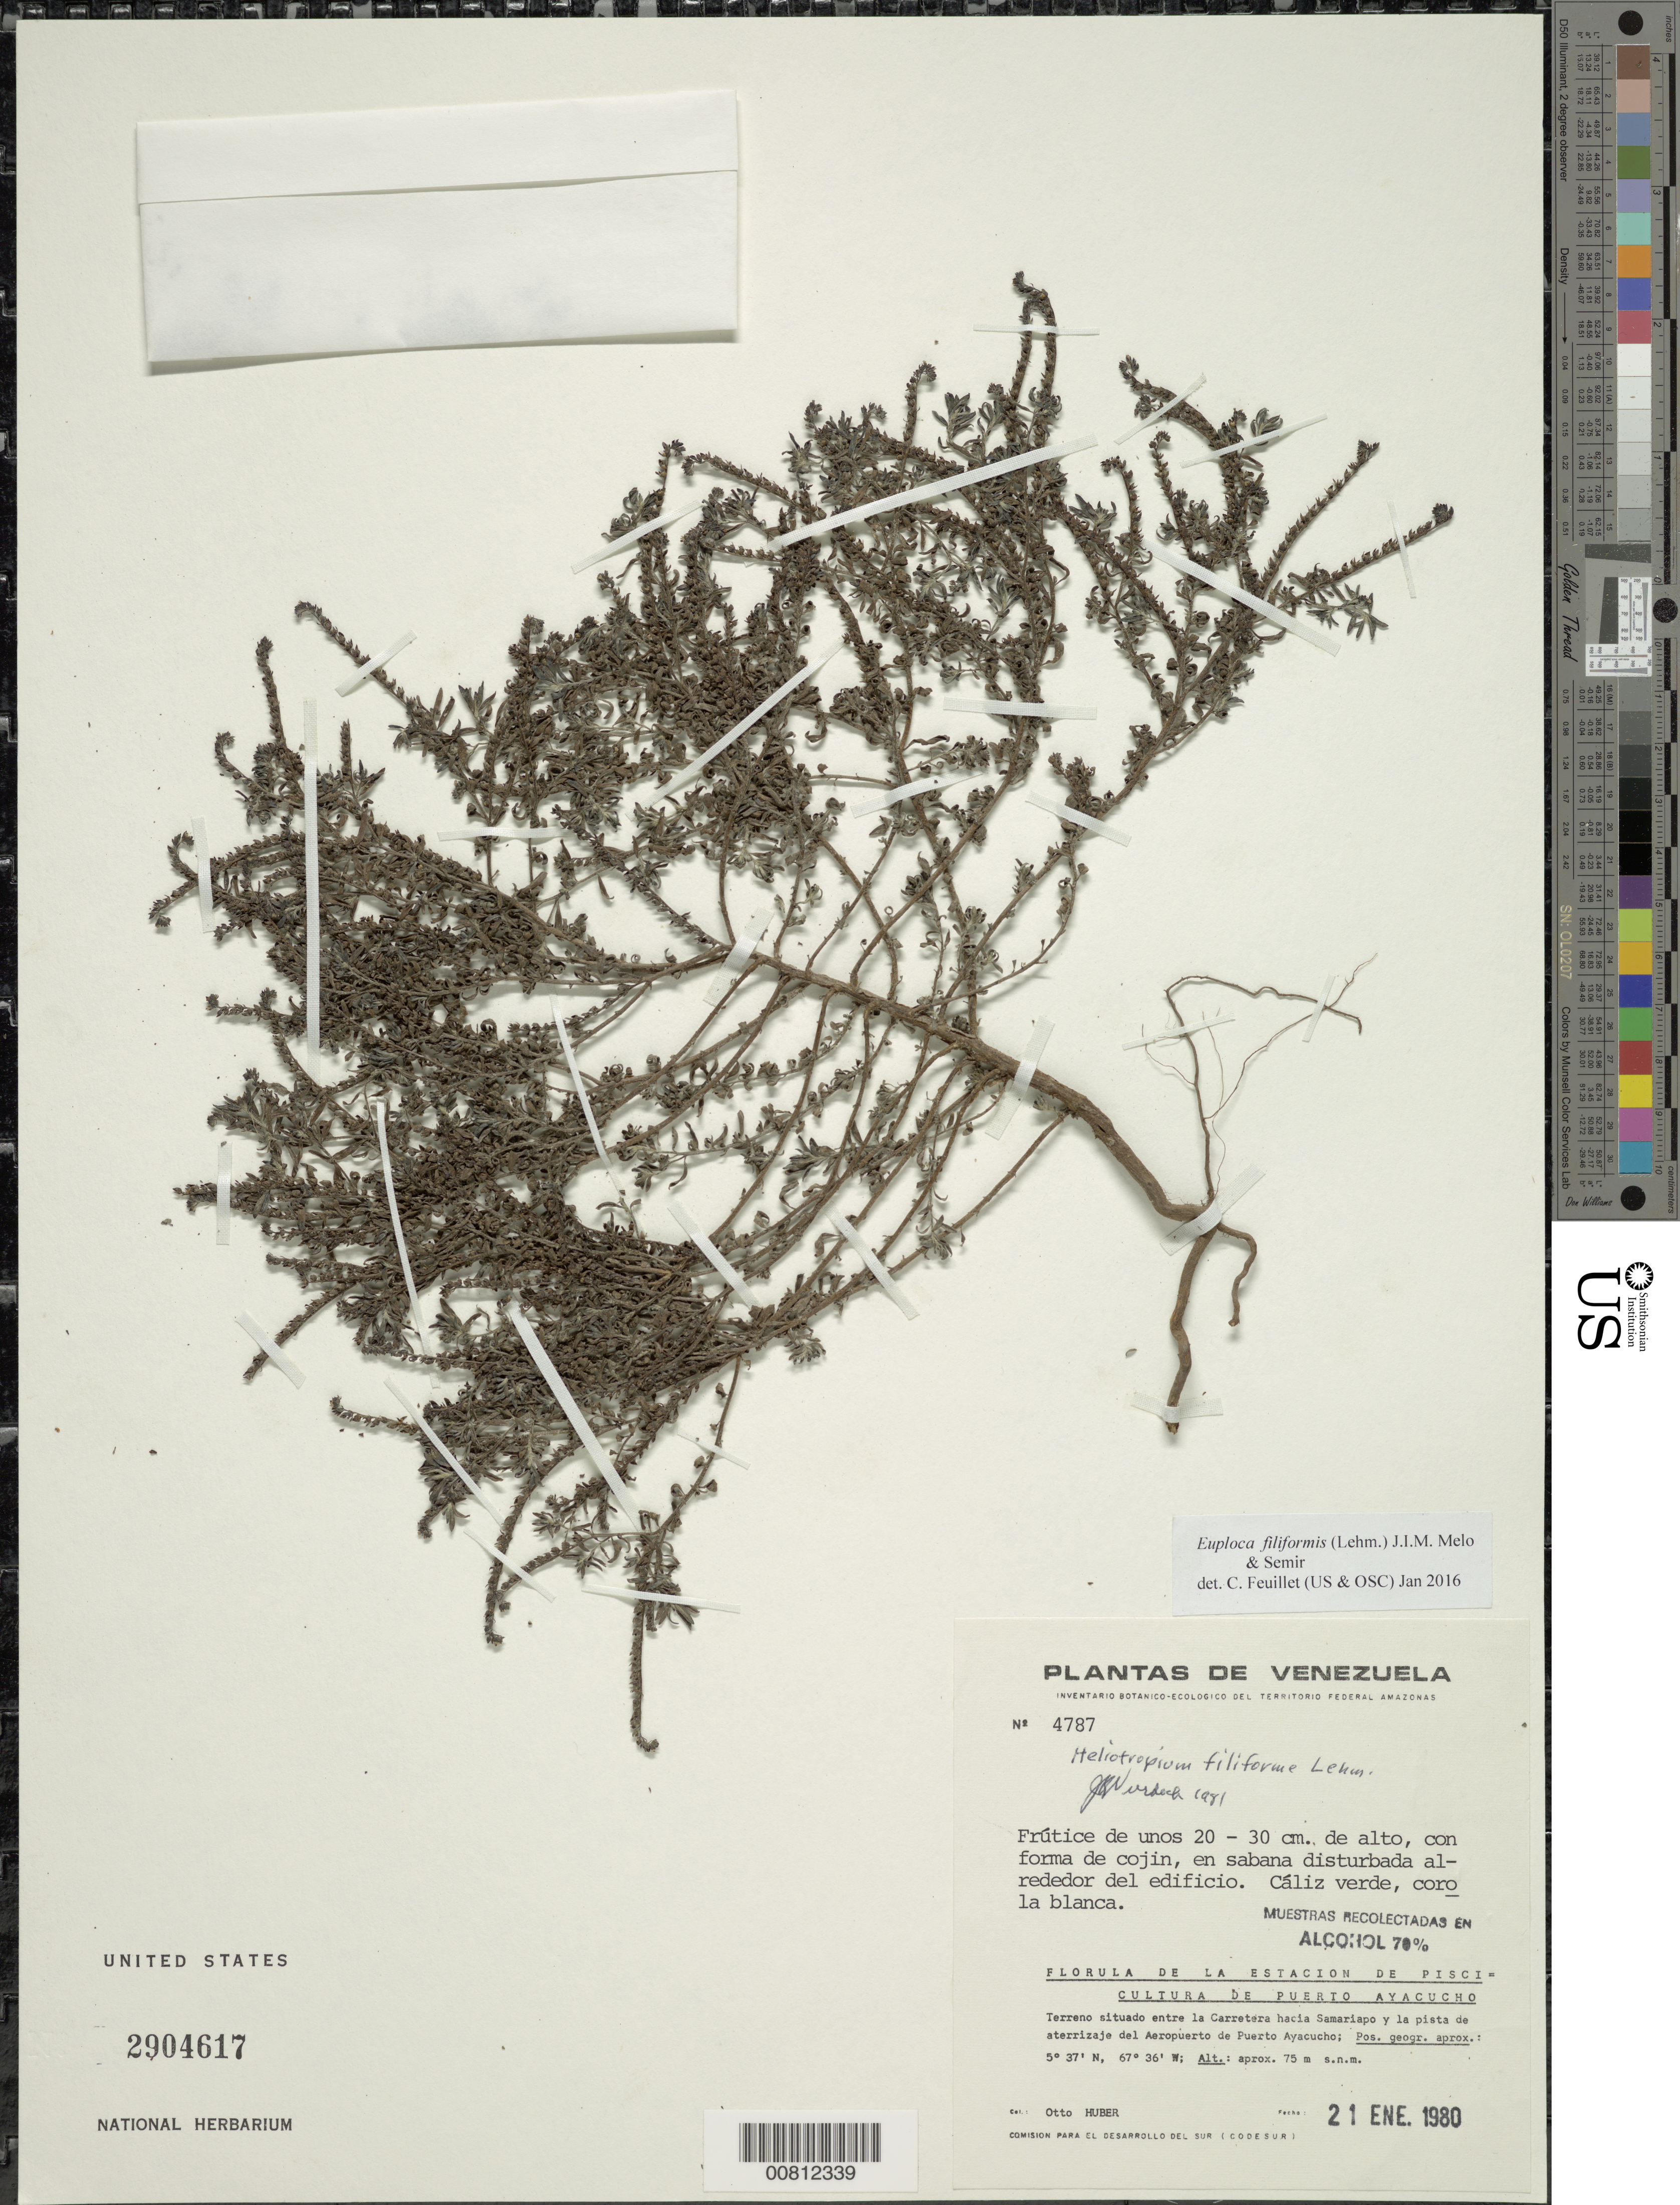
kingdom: Plantae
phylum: Tracheophyta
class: Magnoliopsida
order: Boraginales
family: Heliotropiaceae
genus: Heliotropium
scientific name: Heliotropium filiforme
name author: Lehm.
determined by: Wurdack, John J., (US), US (UNITED STATES)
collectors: O. Huber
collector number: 4787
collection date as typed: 21-Jan-80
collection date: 1980-01-21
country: Venezuela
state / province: Amazonas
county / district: Atures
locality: Puerto Ayacucho, carretera hacia Samariapo y la pista de aterrizaje del Aeropuerto de Puerto Ayacucho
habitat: Sabana disturbada alrededor del edificio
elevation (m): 75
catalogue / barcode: US 2904617